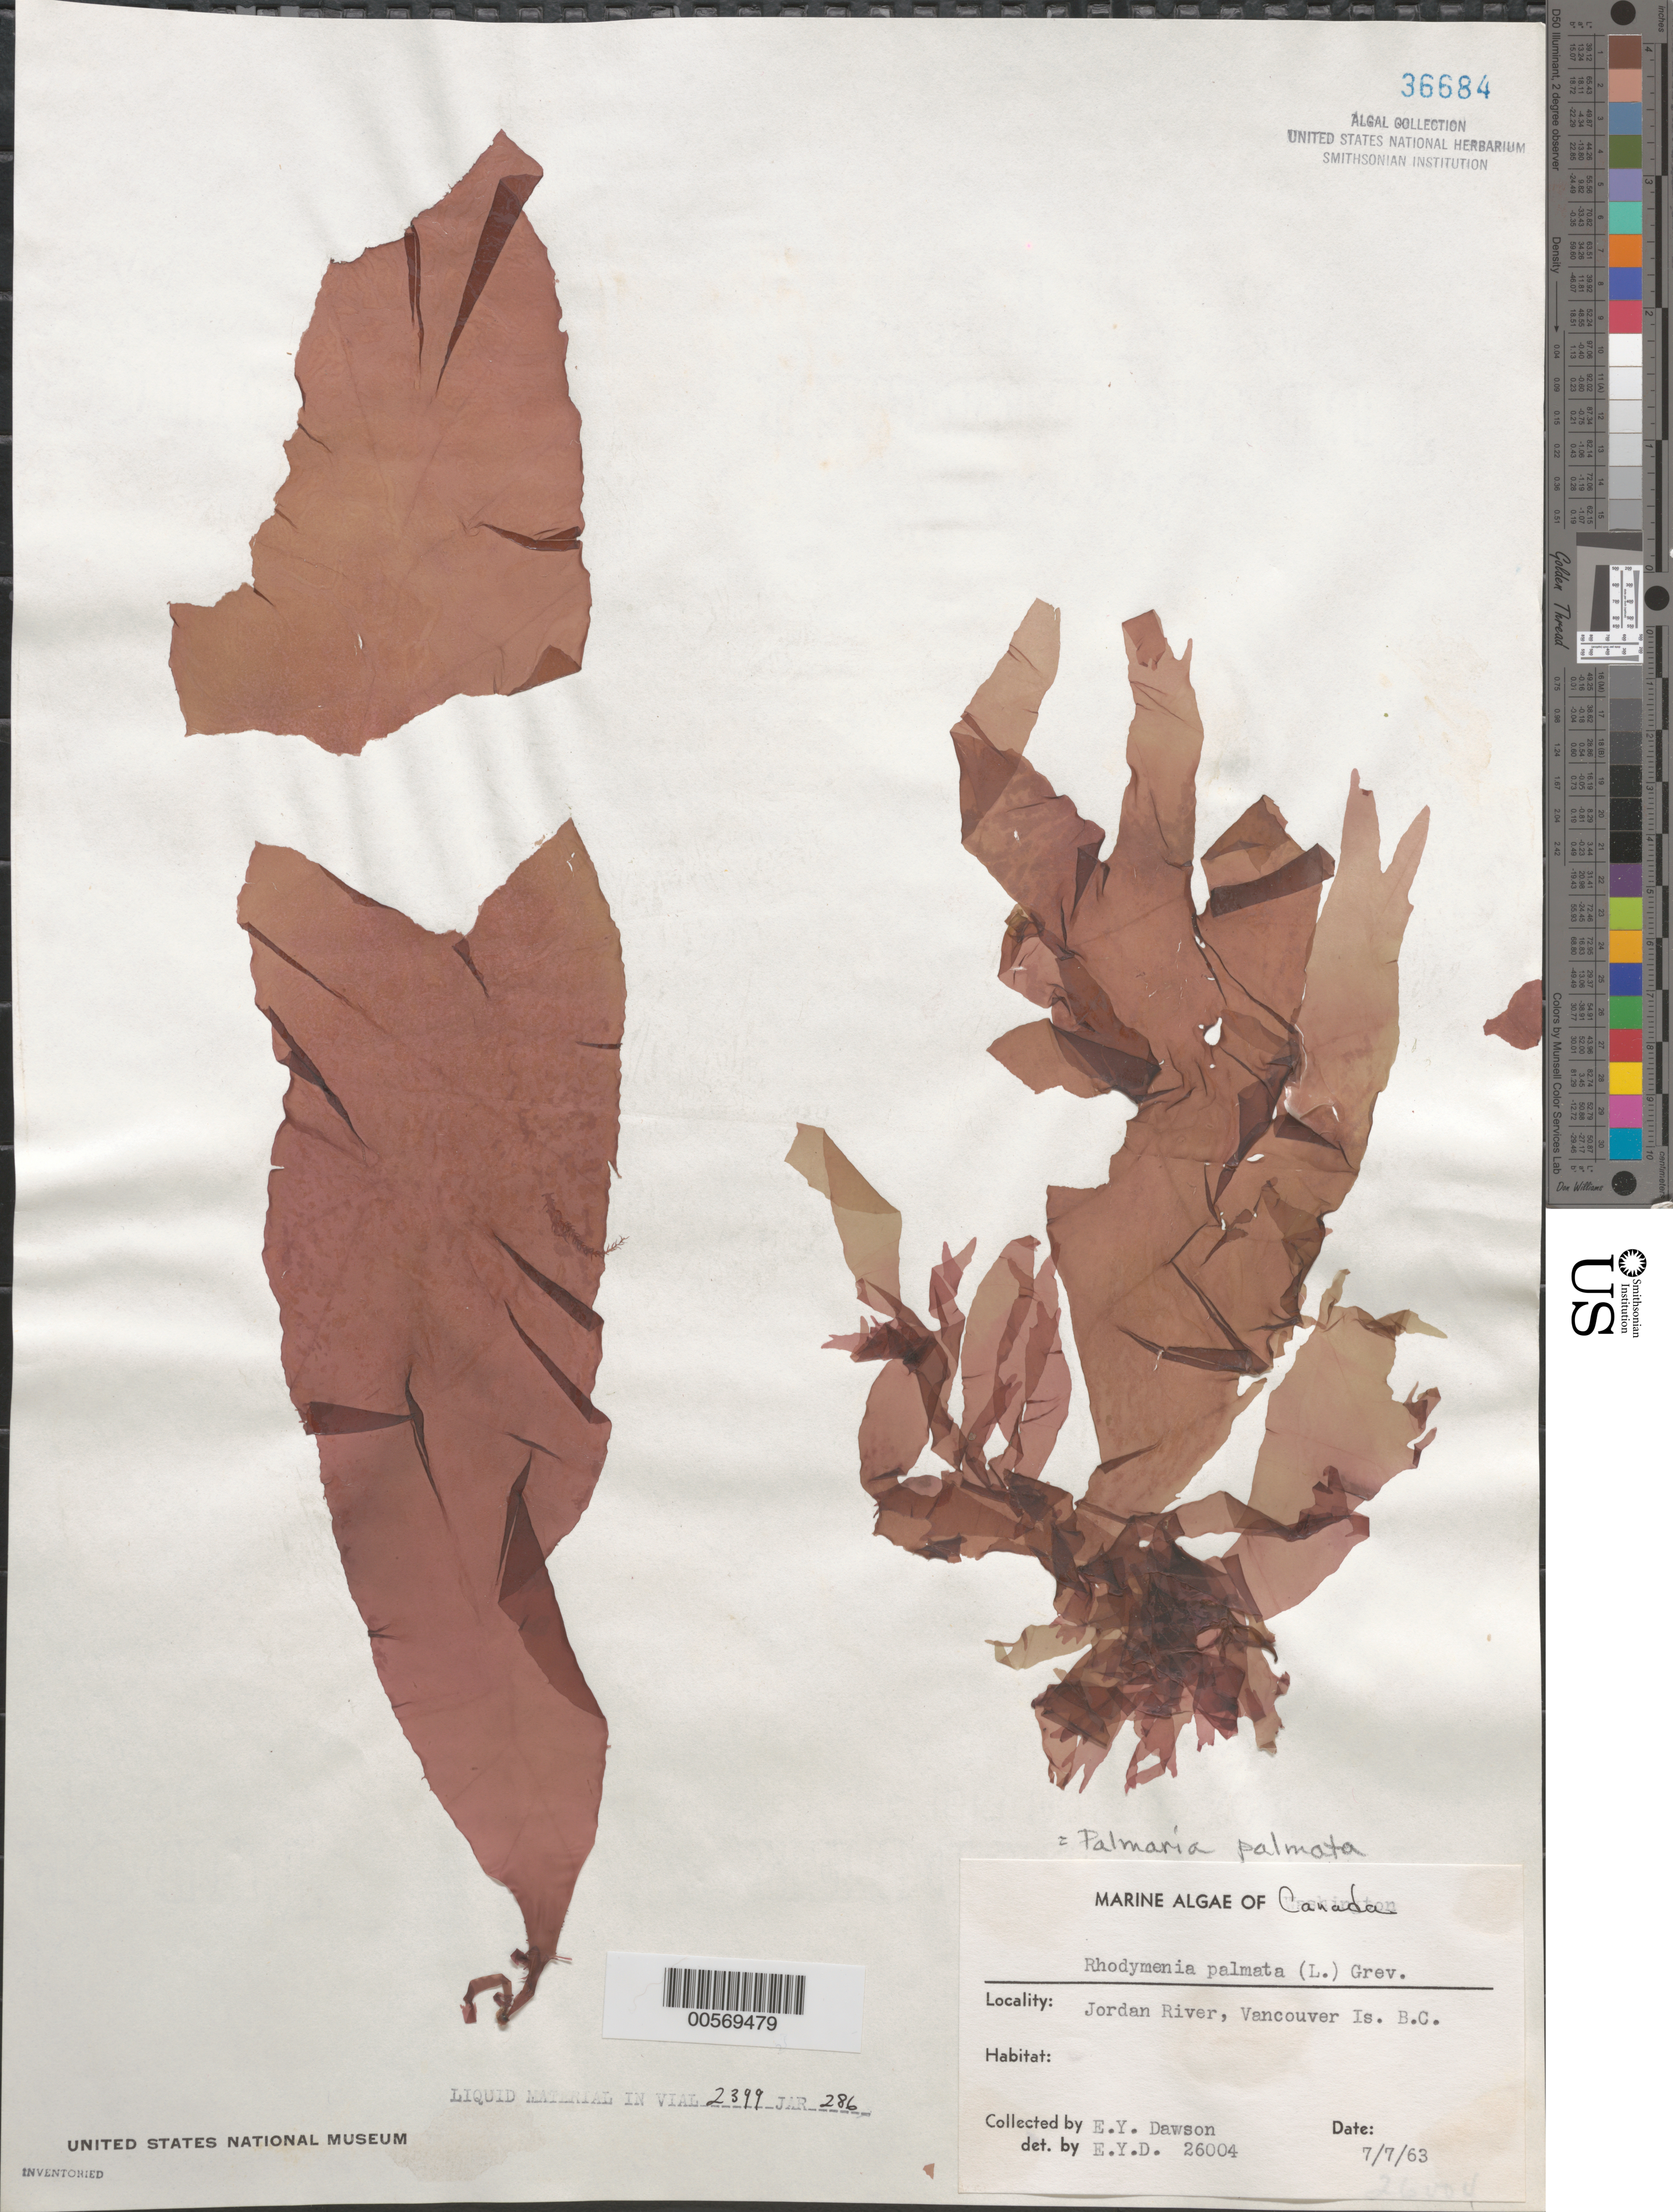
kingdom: Plantae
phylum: Rhodophyta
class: Florideophyceae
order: Palmariales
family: Palmariaceae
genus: Palmaria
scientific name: Palmaria palmata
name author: (L.) F. Weber & D. Mohr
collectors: E. Y. Dawson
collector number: EYD 26004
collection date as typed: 07 Jul 1963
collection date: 1963-07-07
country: Canada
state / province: British Columbia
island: Vancouver Island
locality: Jordan River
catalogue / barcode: US 36684